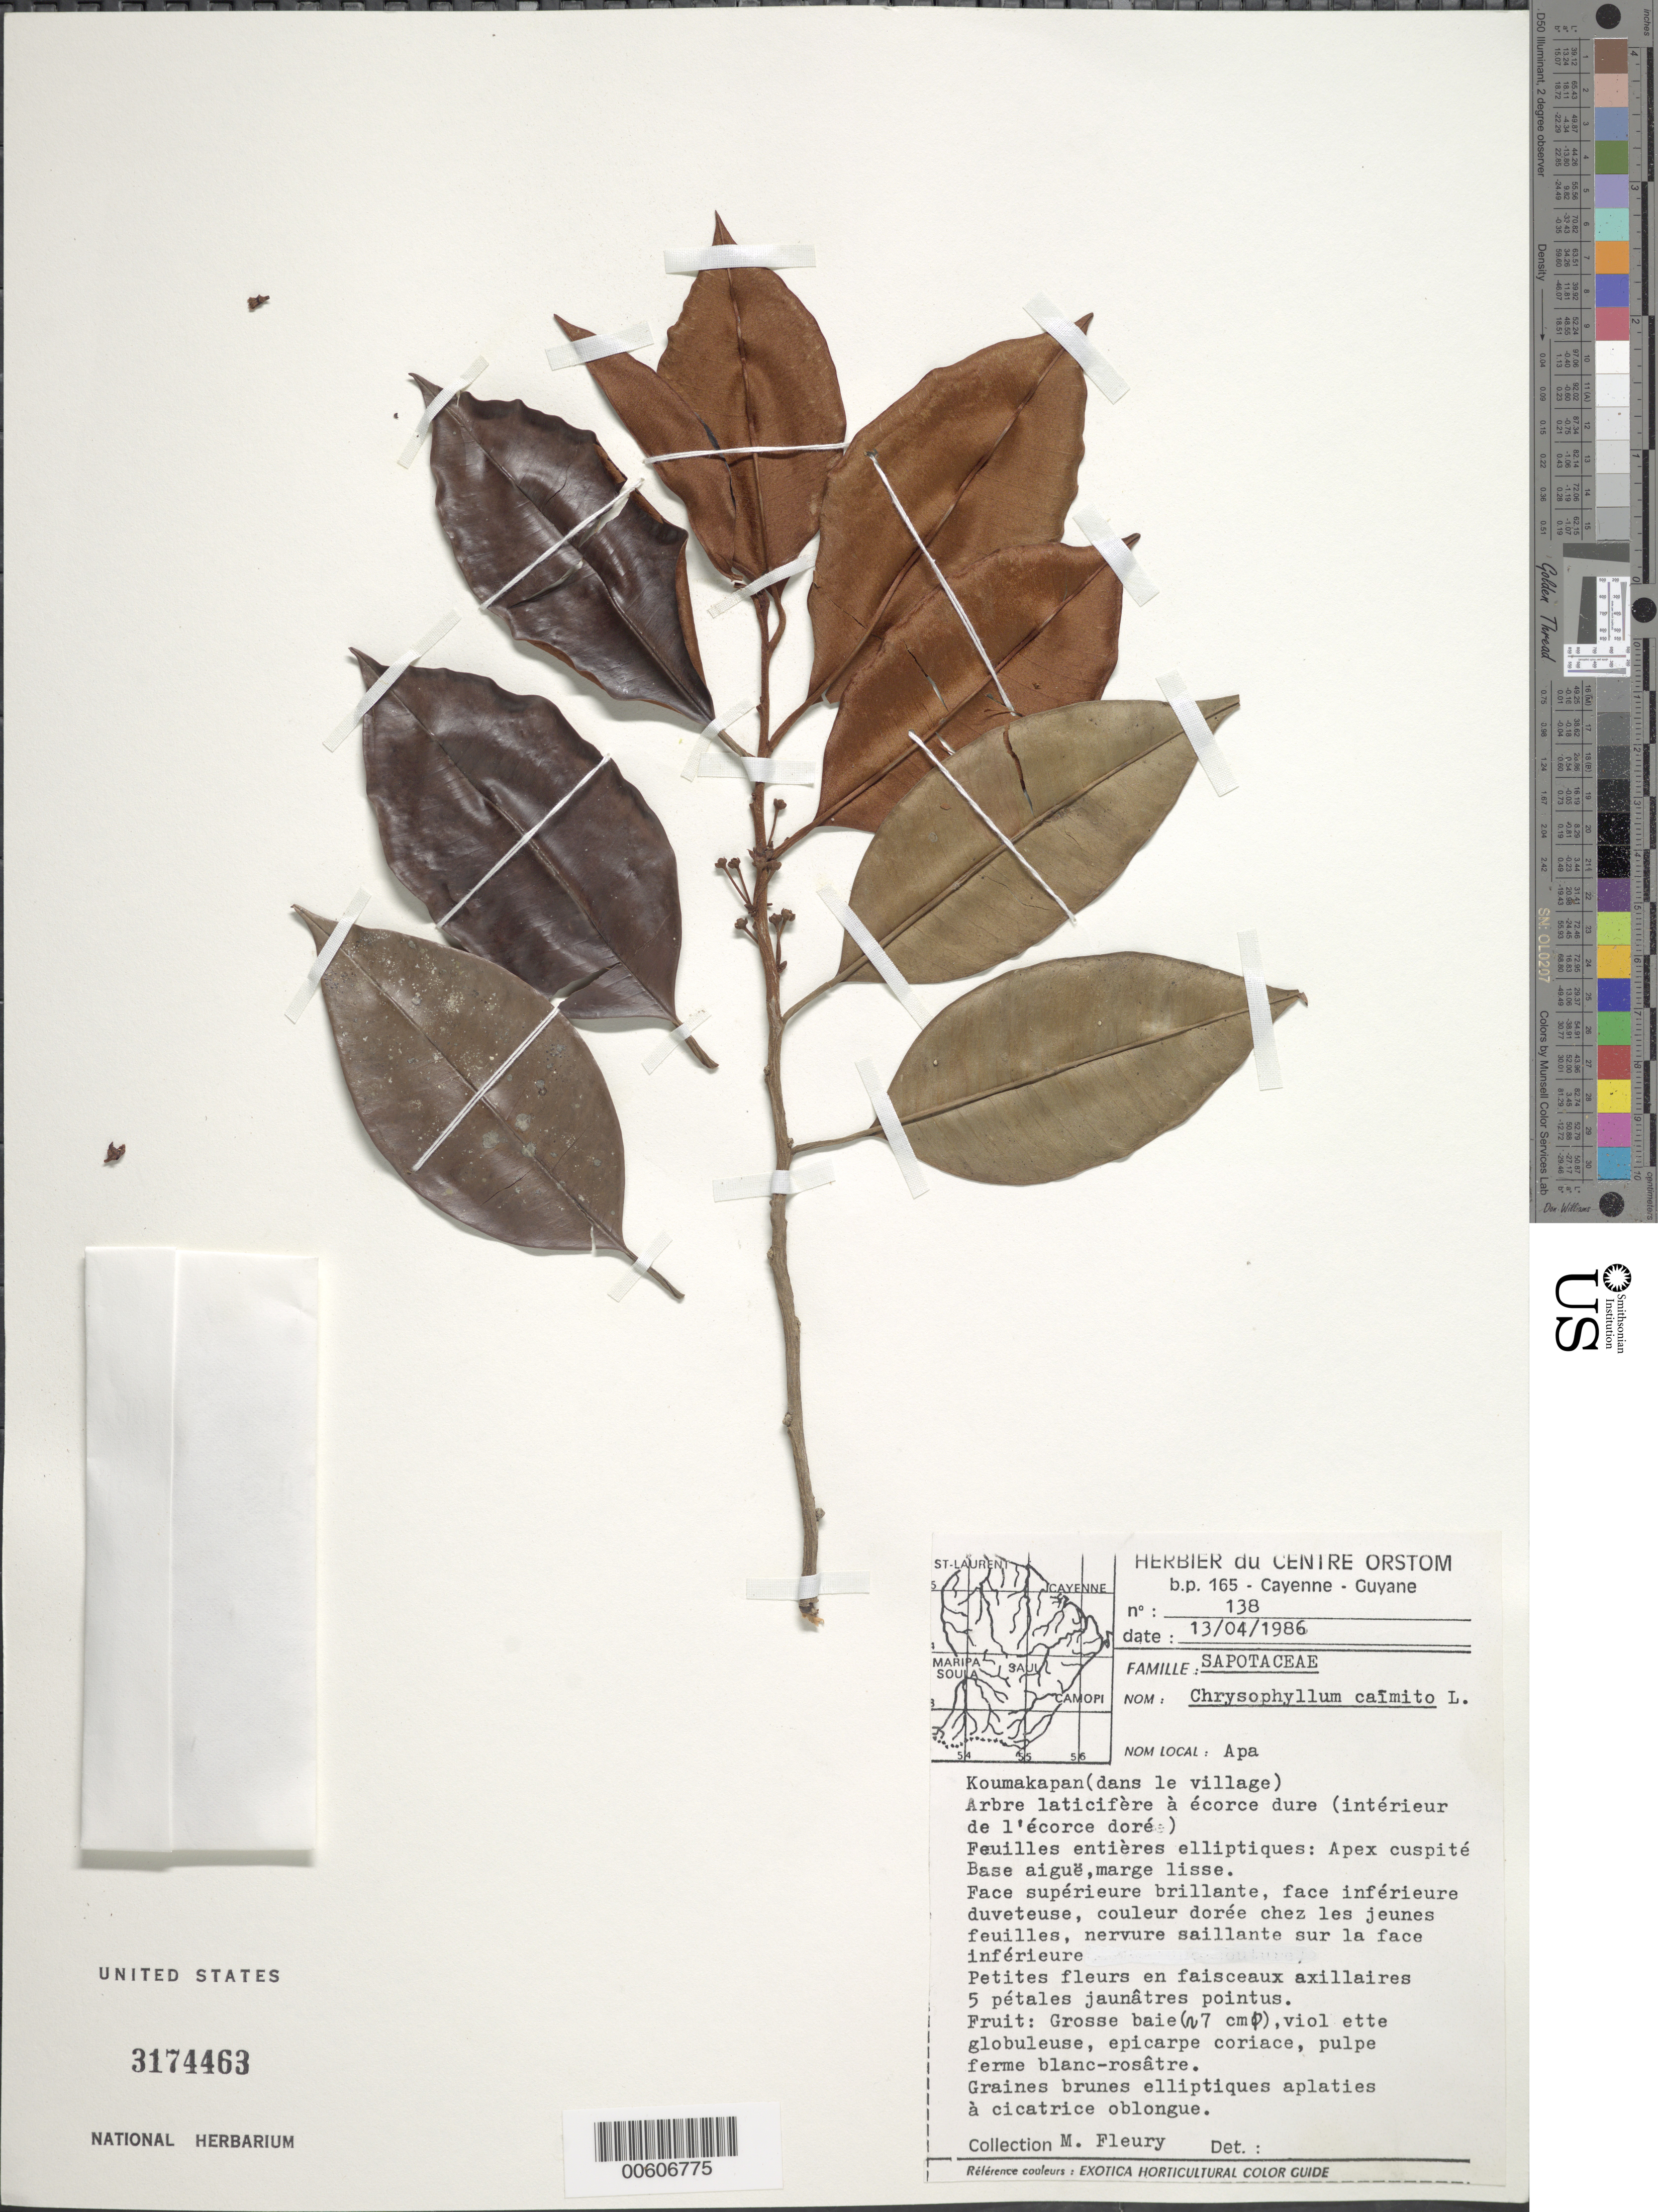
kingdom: Plantae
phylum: Tracheophyta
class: Magnoliopsida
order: Ericales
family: Sapotaceae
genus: Chrysophyllum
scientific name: Chrysophyllum cainito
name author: L.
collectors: M. Fleury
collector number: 138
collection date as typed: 13-Apr-86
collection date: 1986-04-13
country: French Guiana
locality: Koumakapan Village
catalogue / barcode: US 3174463